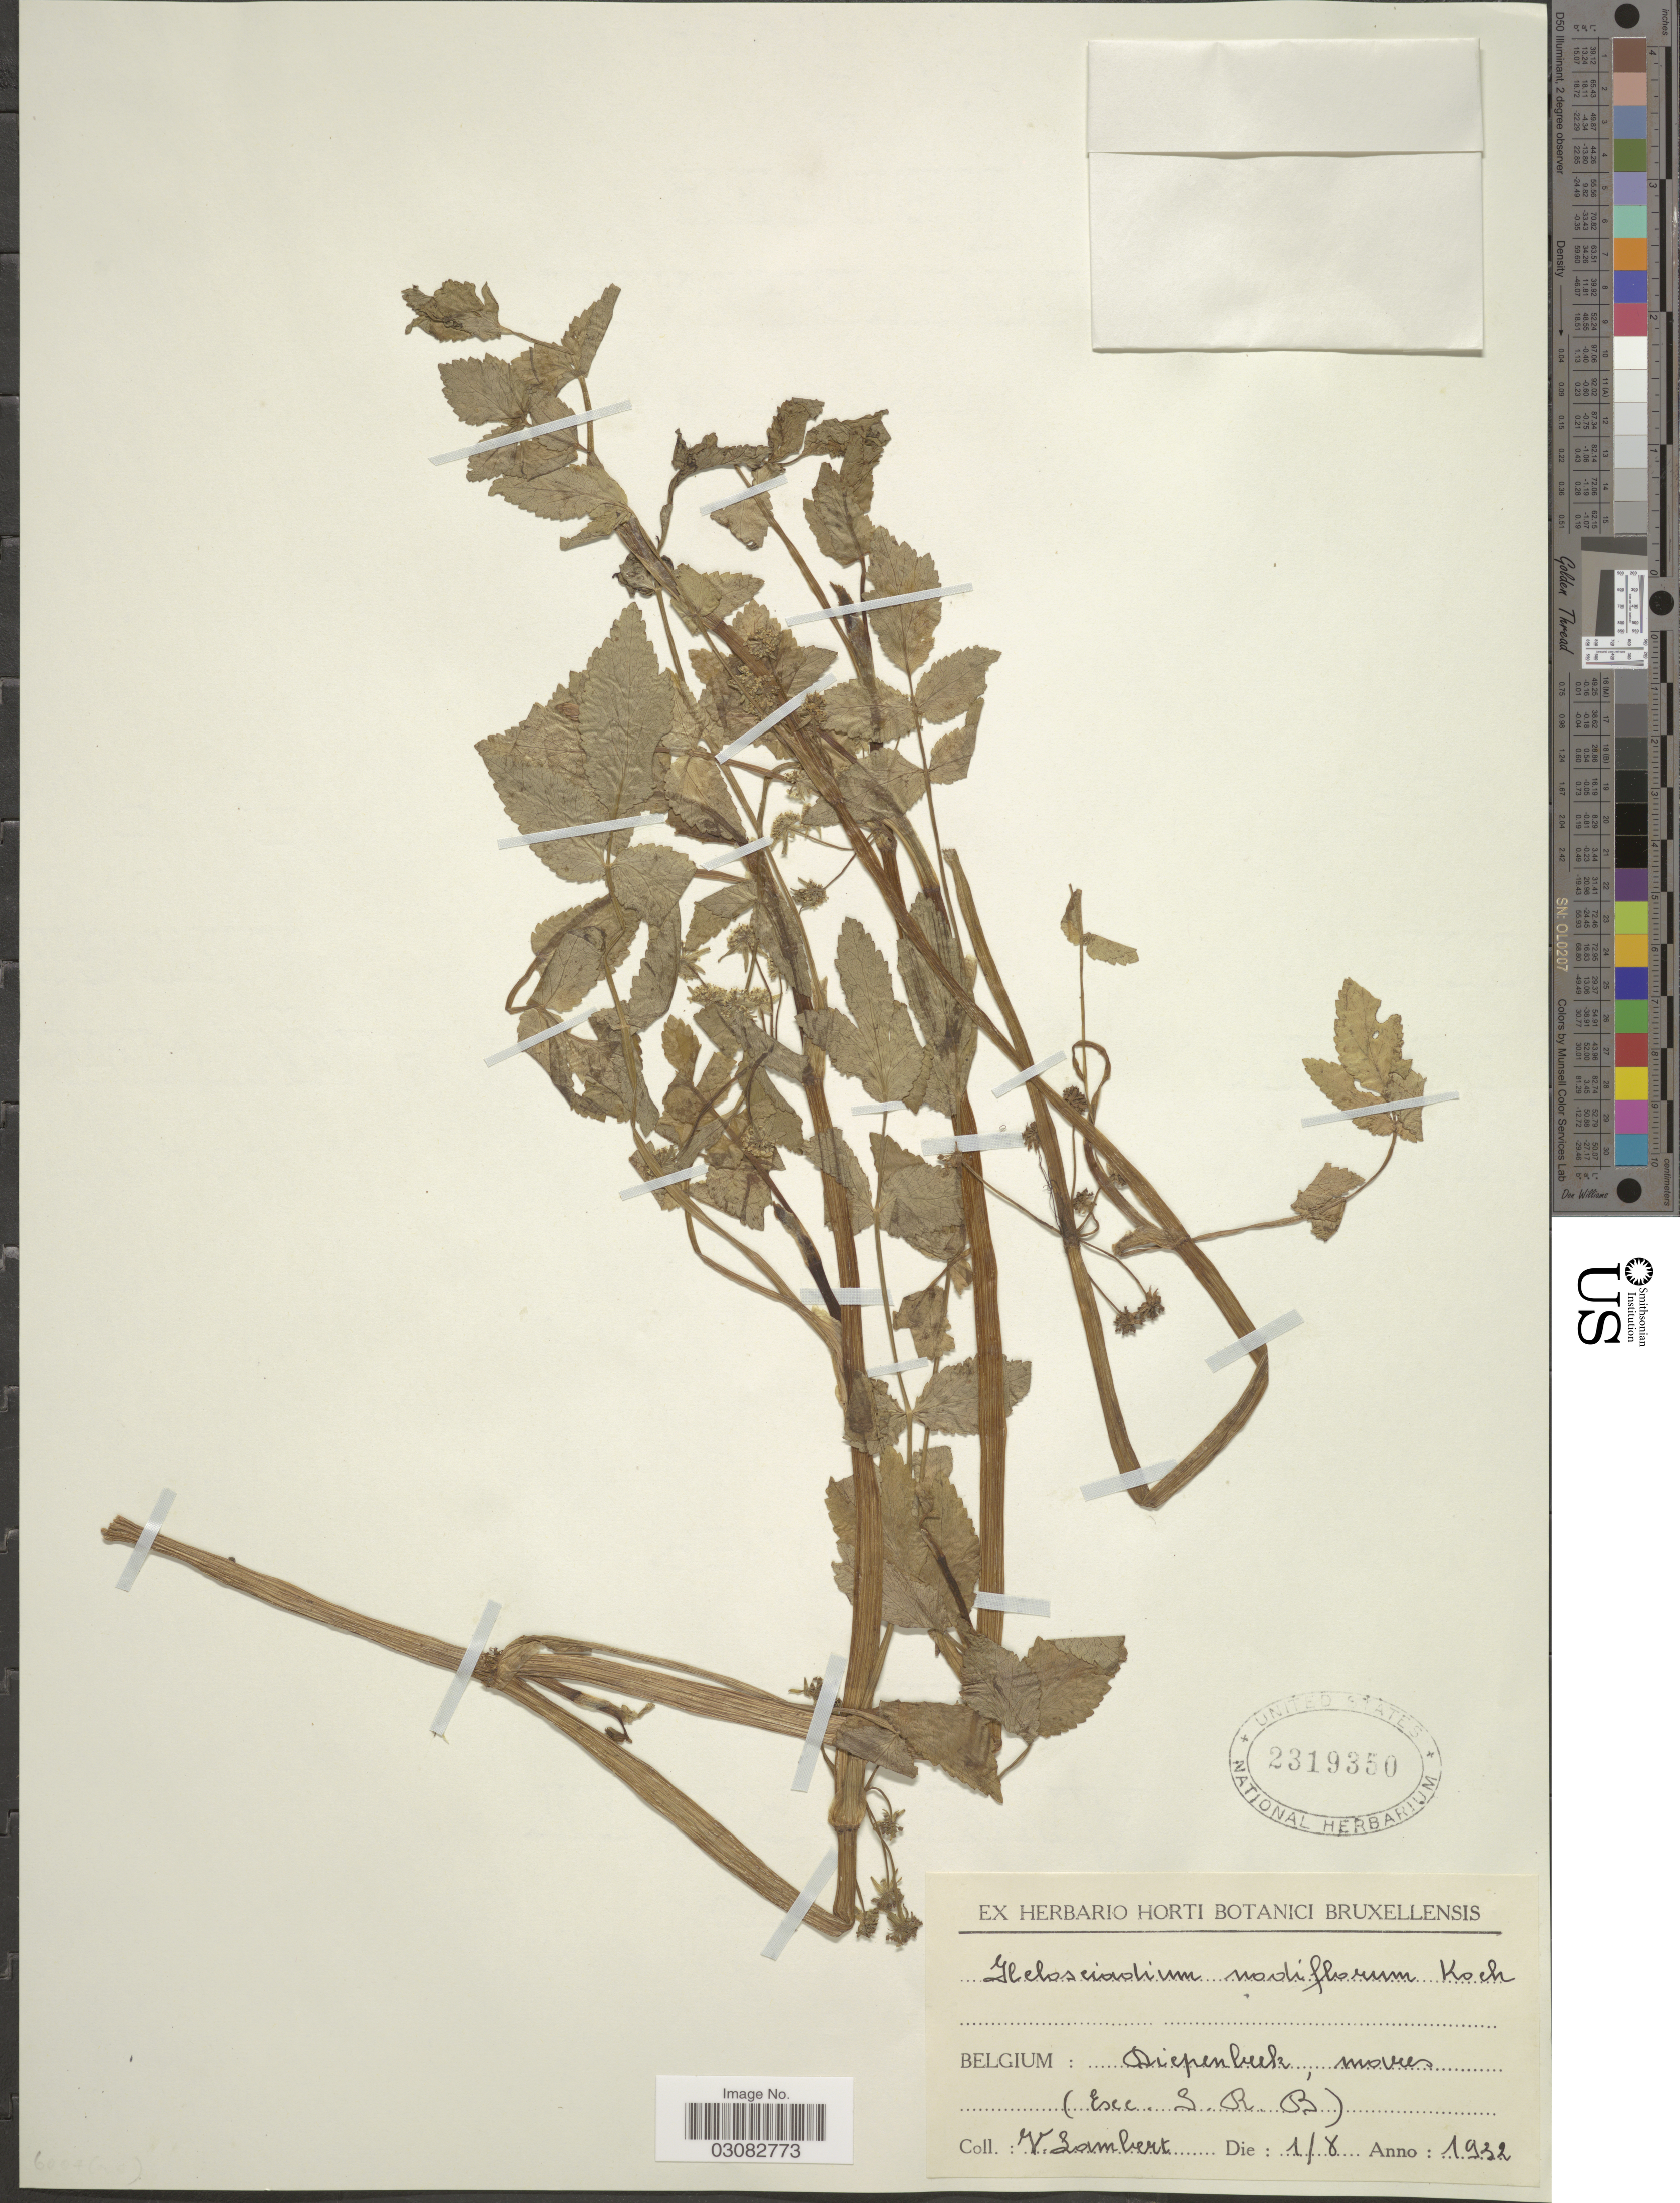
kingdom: Plantae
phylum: Tracheophyta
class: Magnoliopsida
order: Apiales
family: Apiaceae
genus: Apium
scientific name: Apium nodiflorum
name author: (L.) Lag.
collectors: V. Lambert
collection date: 1932-08-01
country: Belgium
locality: Diepenbeek, mares.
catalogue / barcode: US 2319350